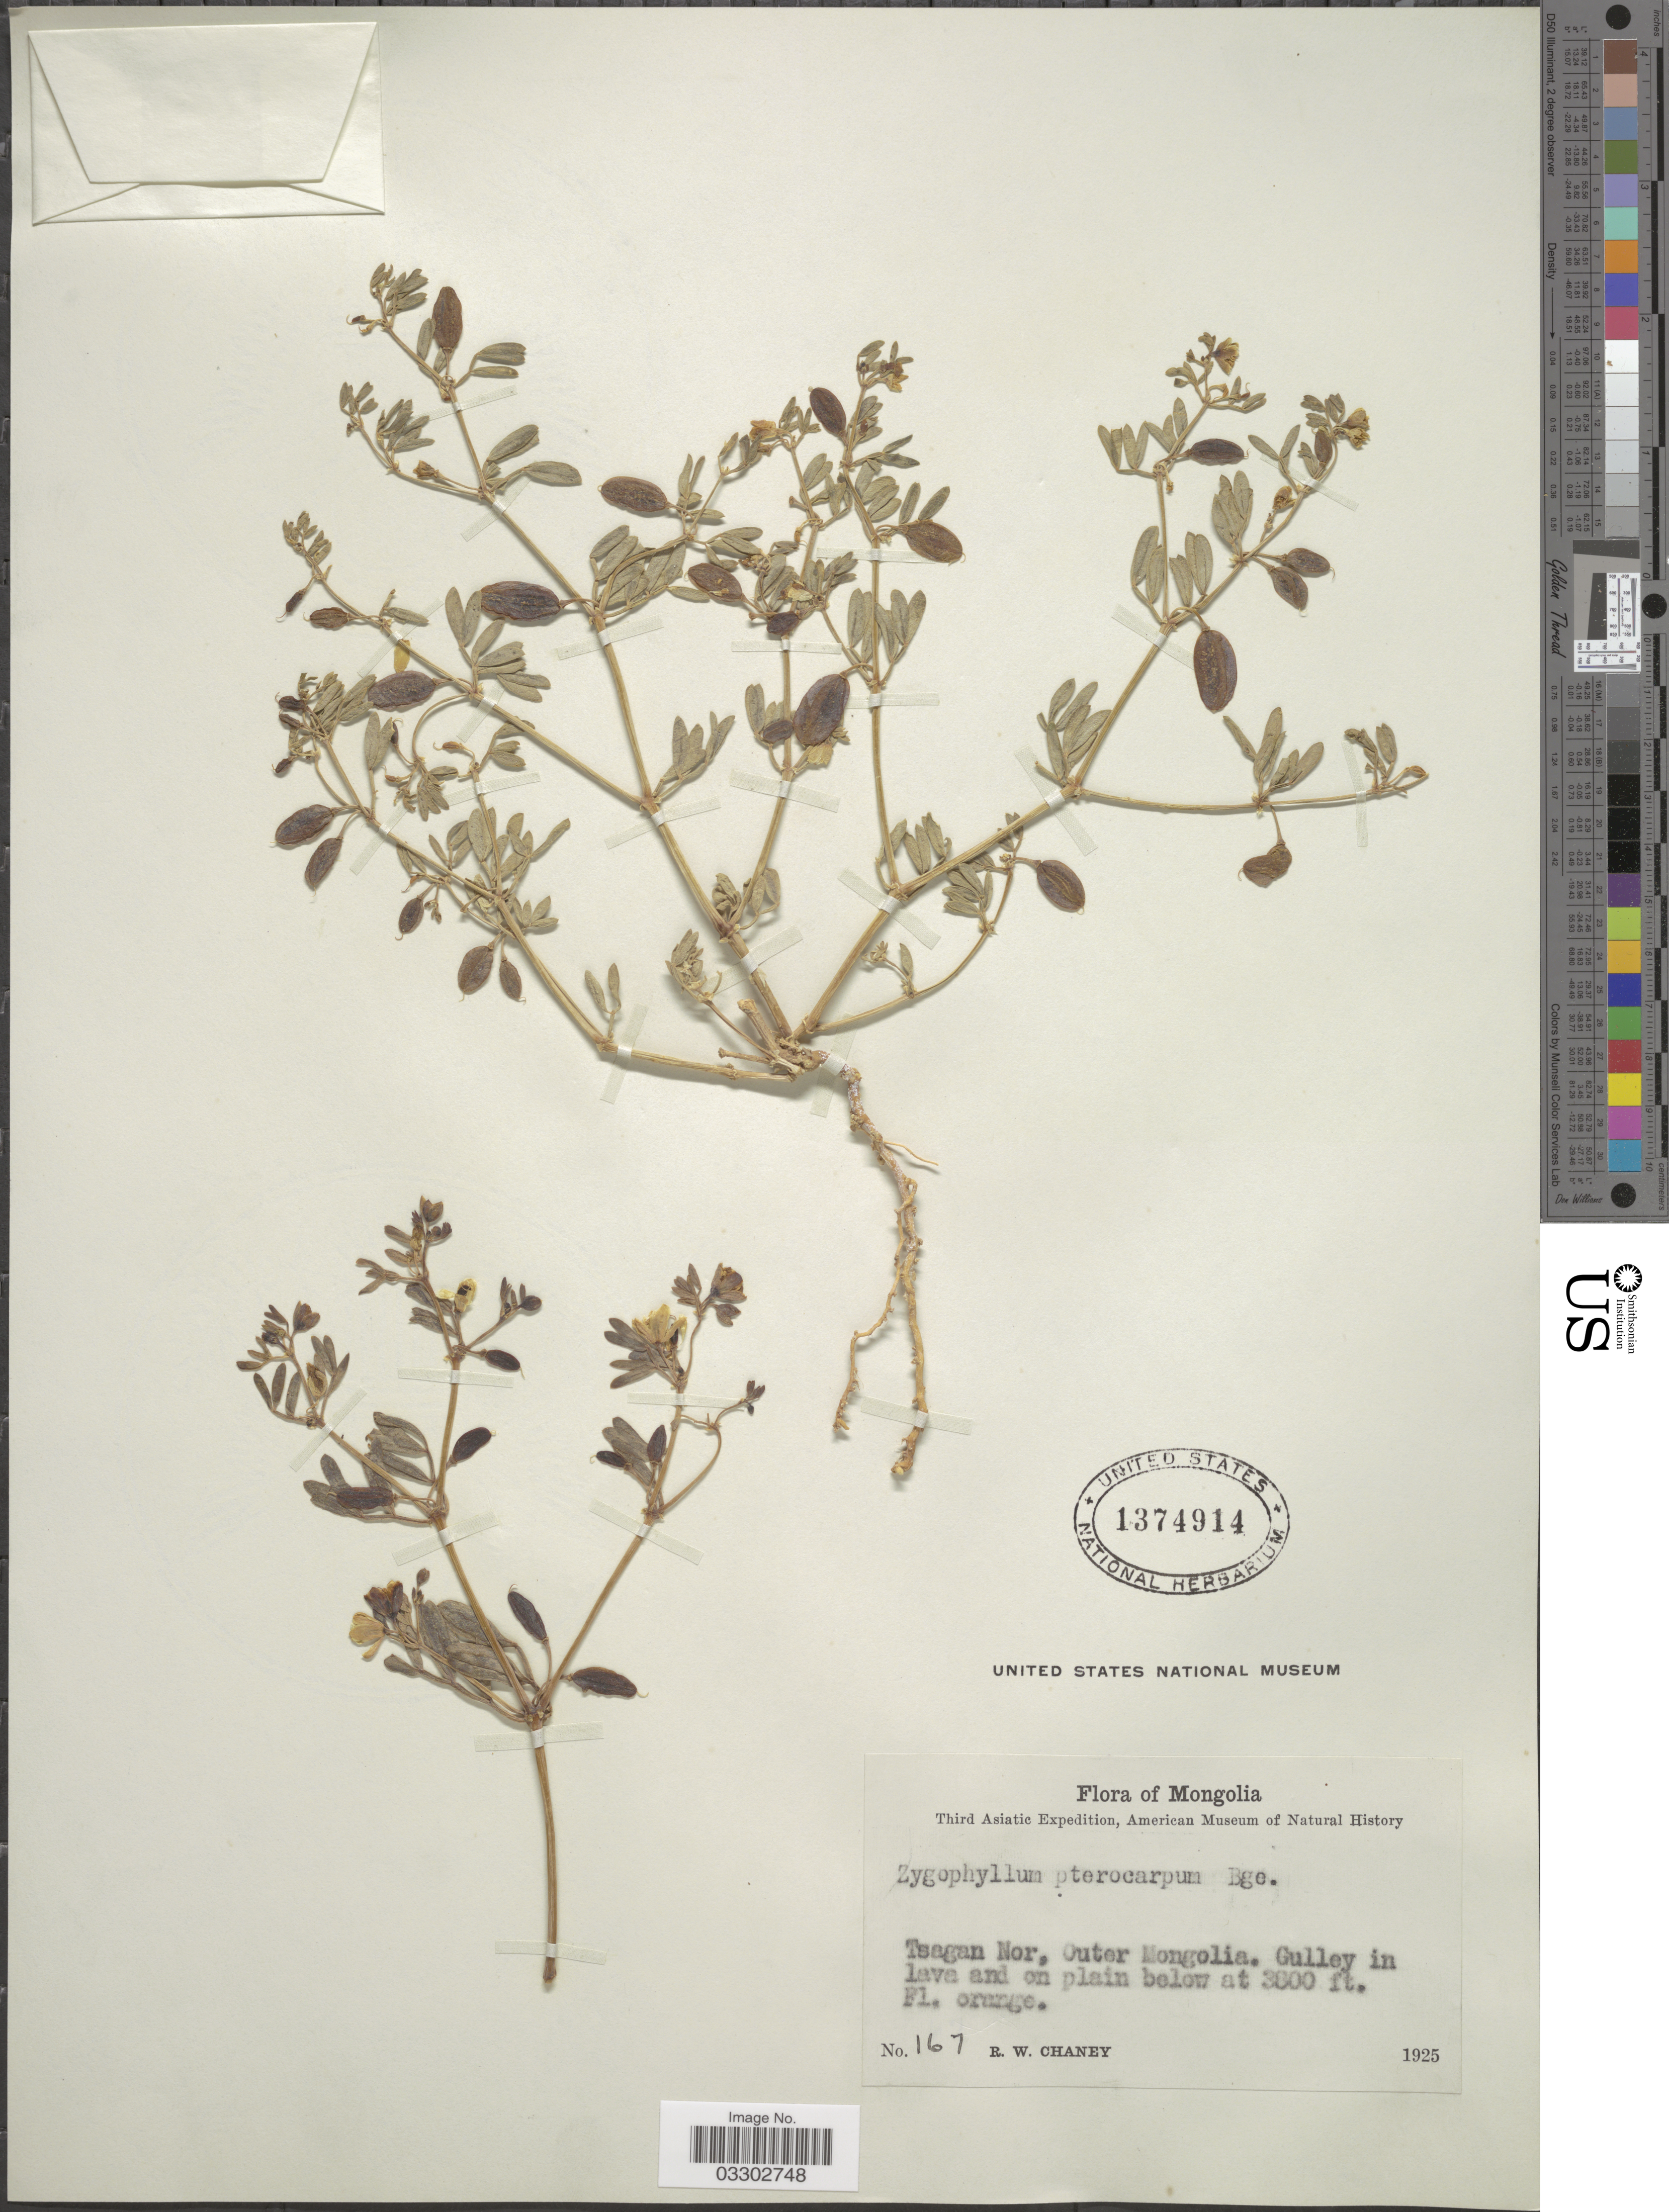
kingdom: Plantae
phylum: Tracheophyta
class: Magnoliopsida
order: Zygophyllales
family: Zygophyllaceae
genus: Zygophyllum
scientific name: Zygophyllum pterocarpum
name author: Bunge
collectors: R. Chaney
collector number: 167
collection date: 1925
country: Mongolia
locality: Tsagan Nor, Outer Mongolia.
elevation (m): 1097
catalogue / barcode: US 1374914